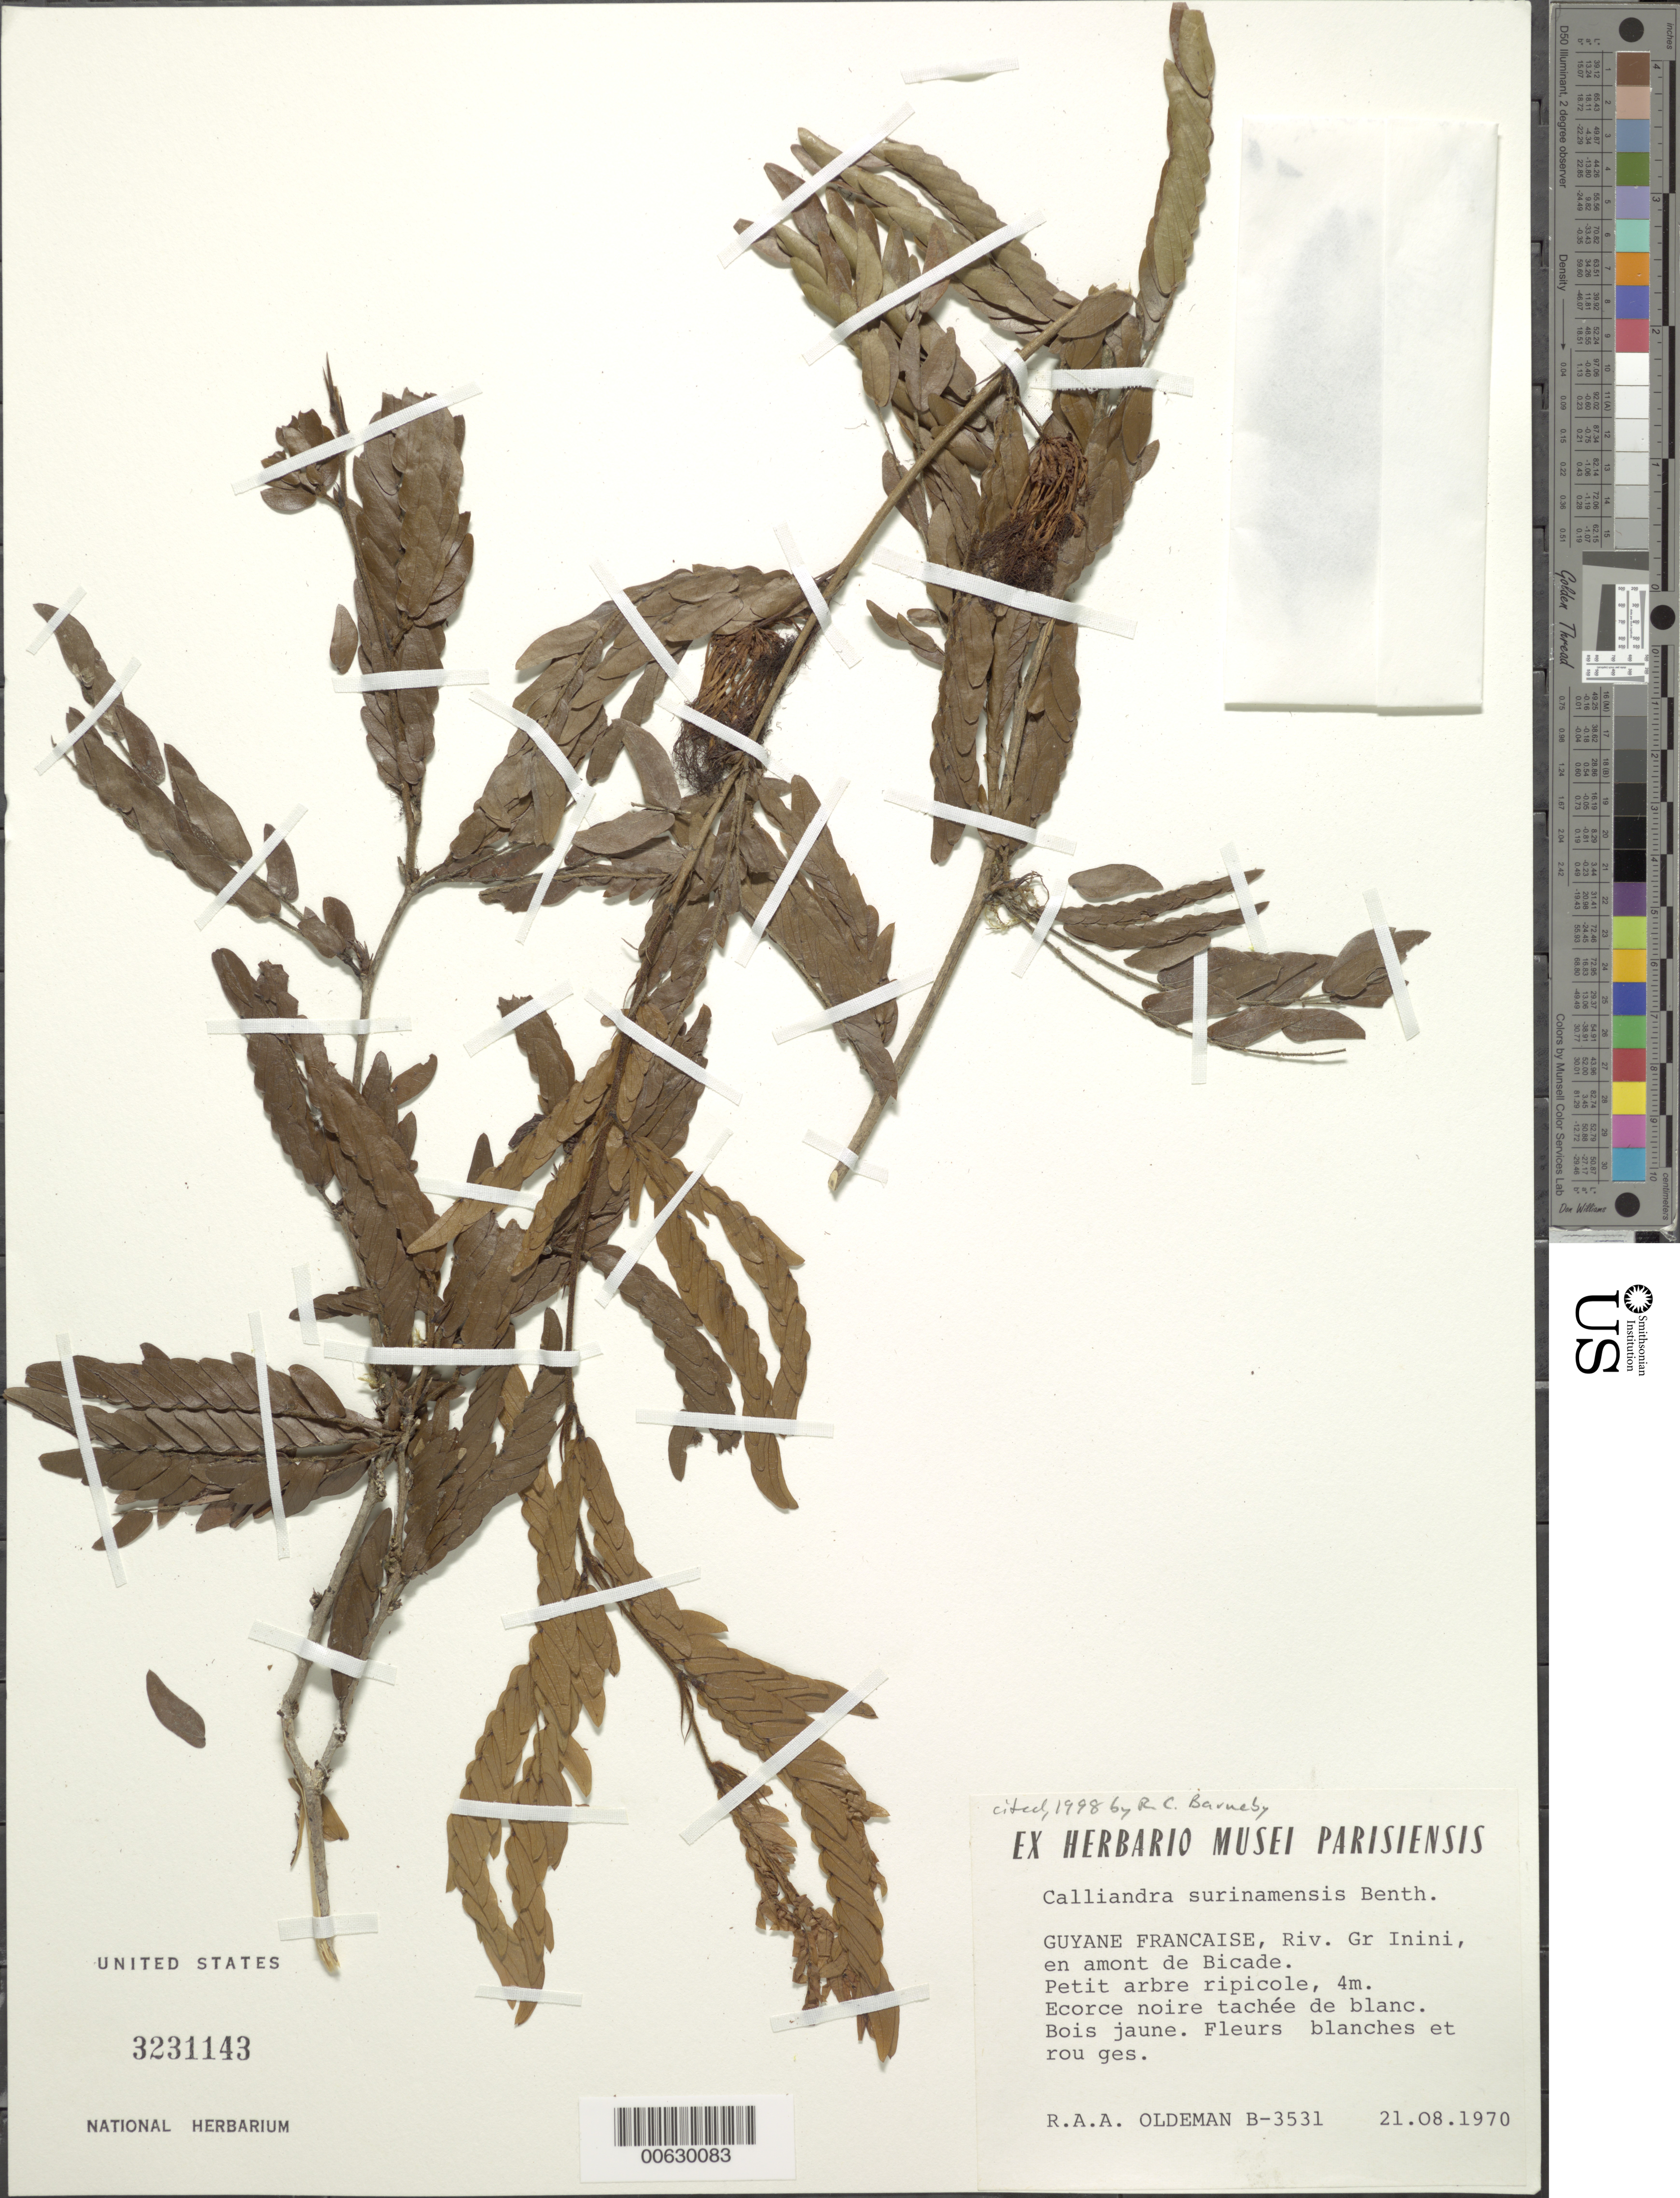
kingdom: Plantae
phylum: Tracheophyta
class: Magnoliopsida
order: Fabales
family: Fabaceae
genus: Calliandra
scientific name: Calliandra surinamensis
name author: Benth.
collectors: R. Oldeman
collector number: B 3531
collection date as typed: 21-Aug-70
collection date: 1970-08-21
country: French Guiana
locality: Rivière Grand Inini, Bicade, upstream of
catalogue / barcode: US 3231143